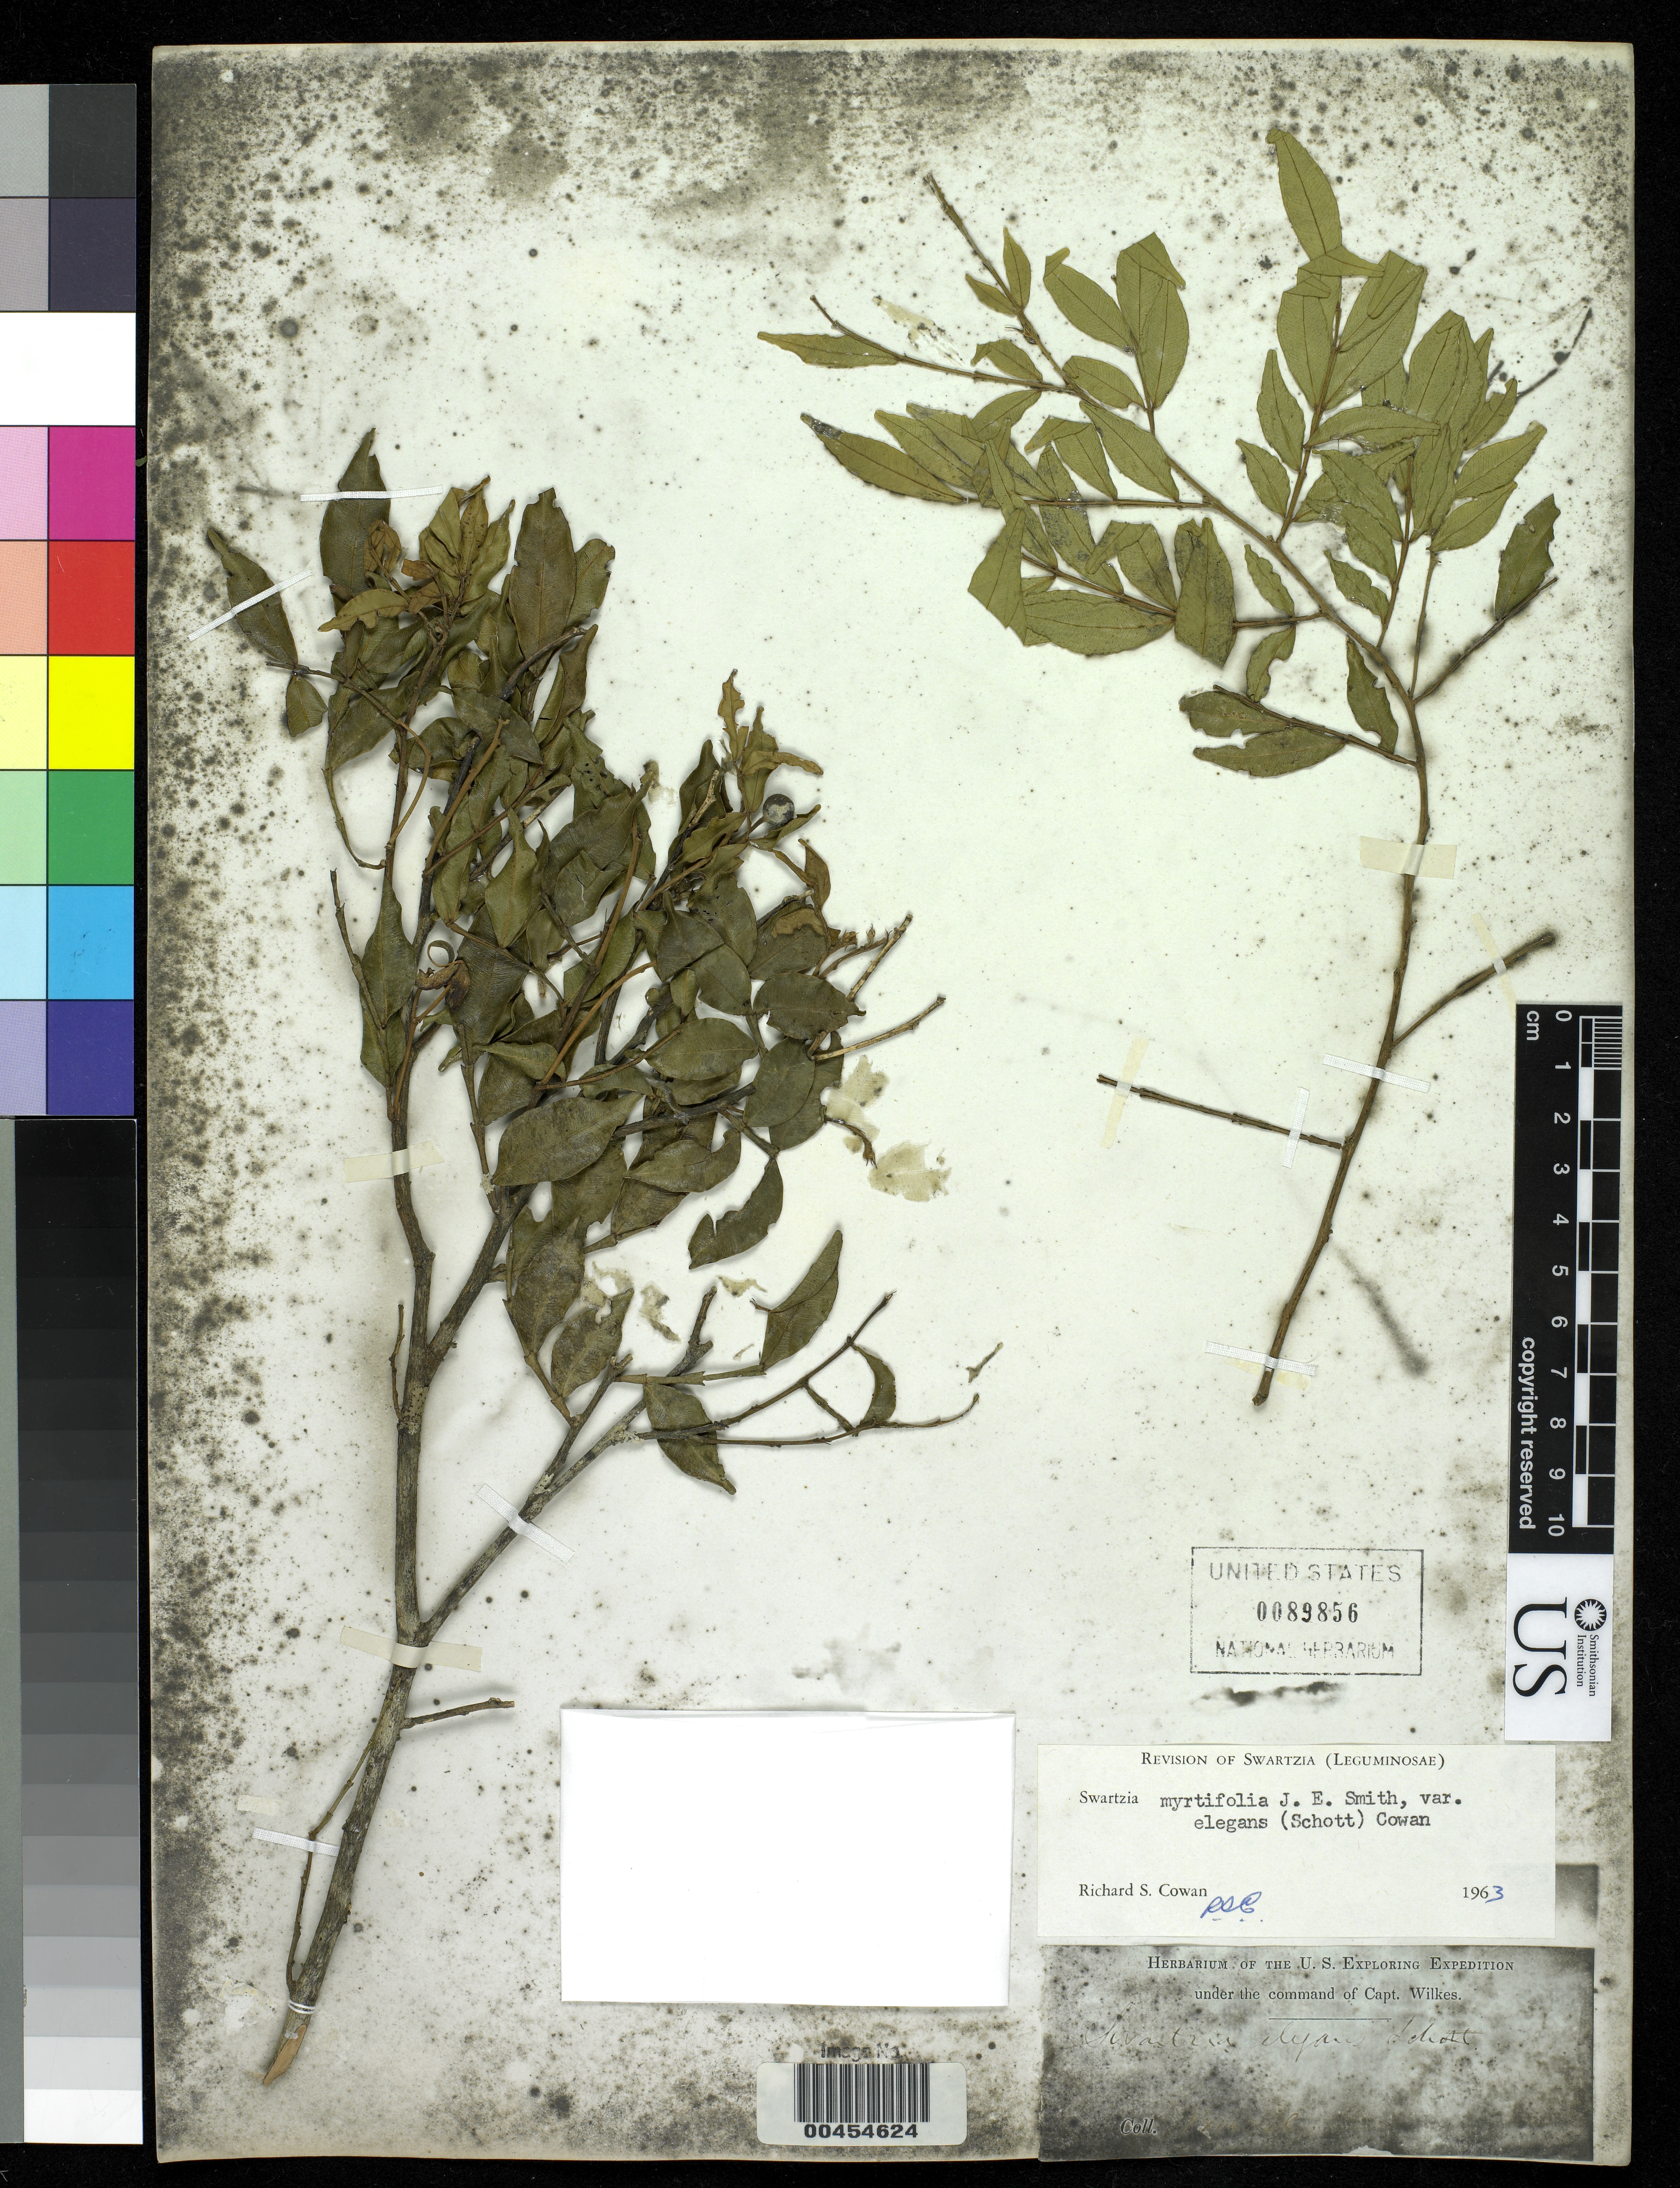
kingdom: Plantae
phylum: Tracheophyta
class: Magnoliopsida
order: Fabales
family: Fabaceae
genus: Swartzia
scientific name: Swartzia myrtifolia var. elegans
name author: (Schott) R.S. Cowan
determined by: Cowan, R. S.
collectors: Wilkes Explor. Exped.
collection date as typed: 1838 to -- --- 1842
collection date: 1838/1842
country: Brazil (?)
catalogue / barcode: US 89856